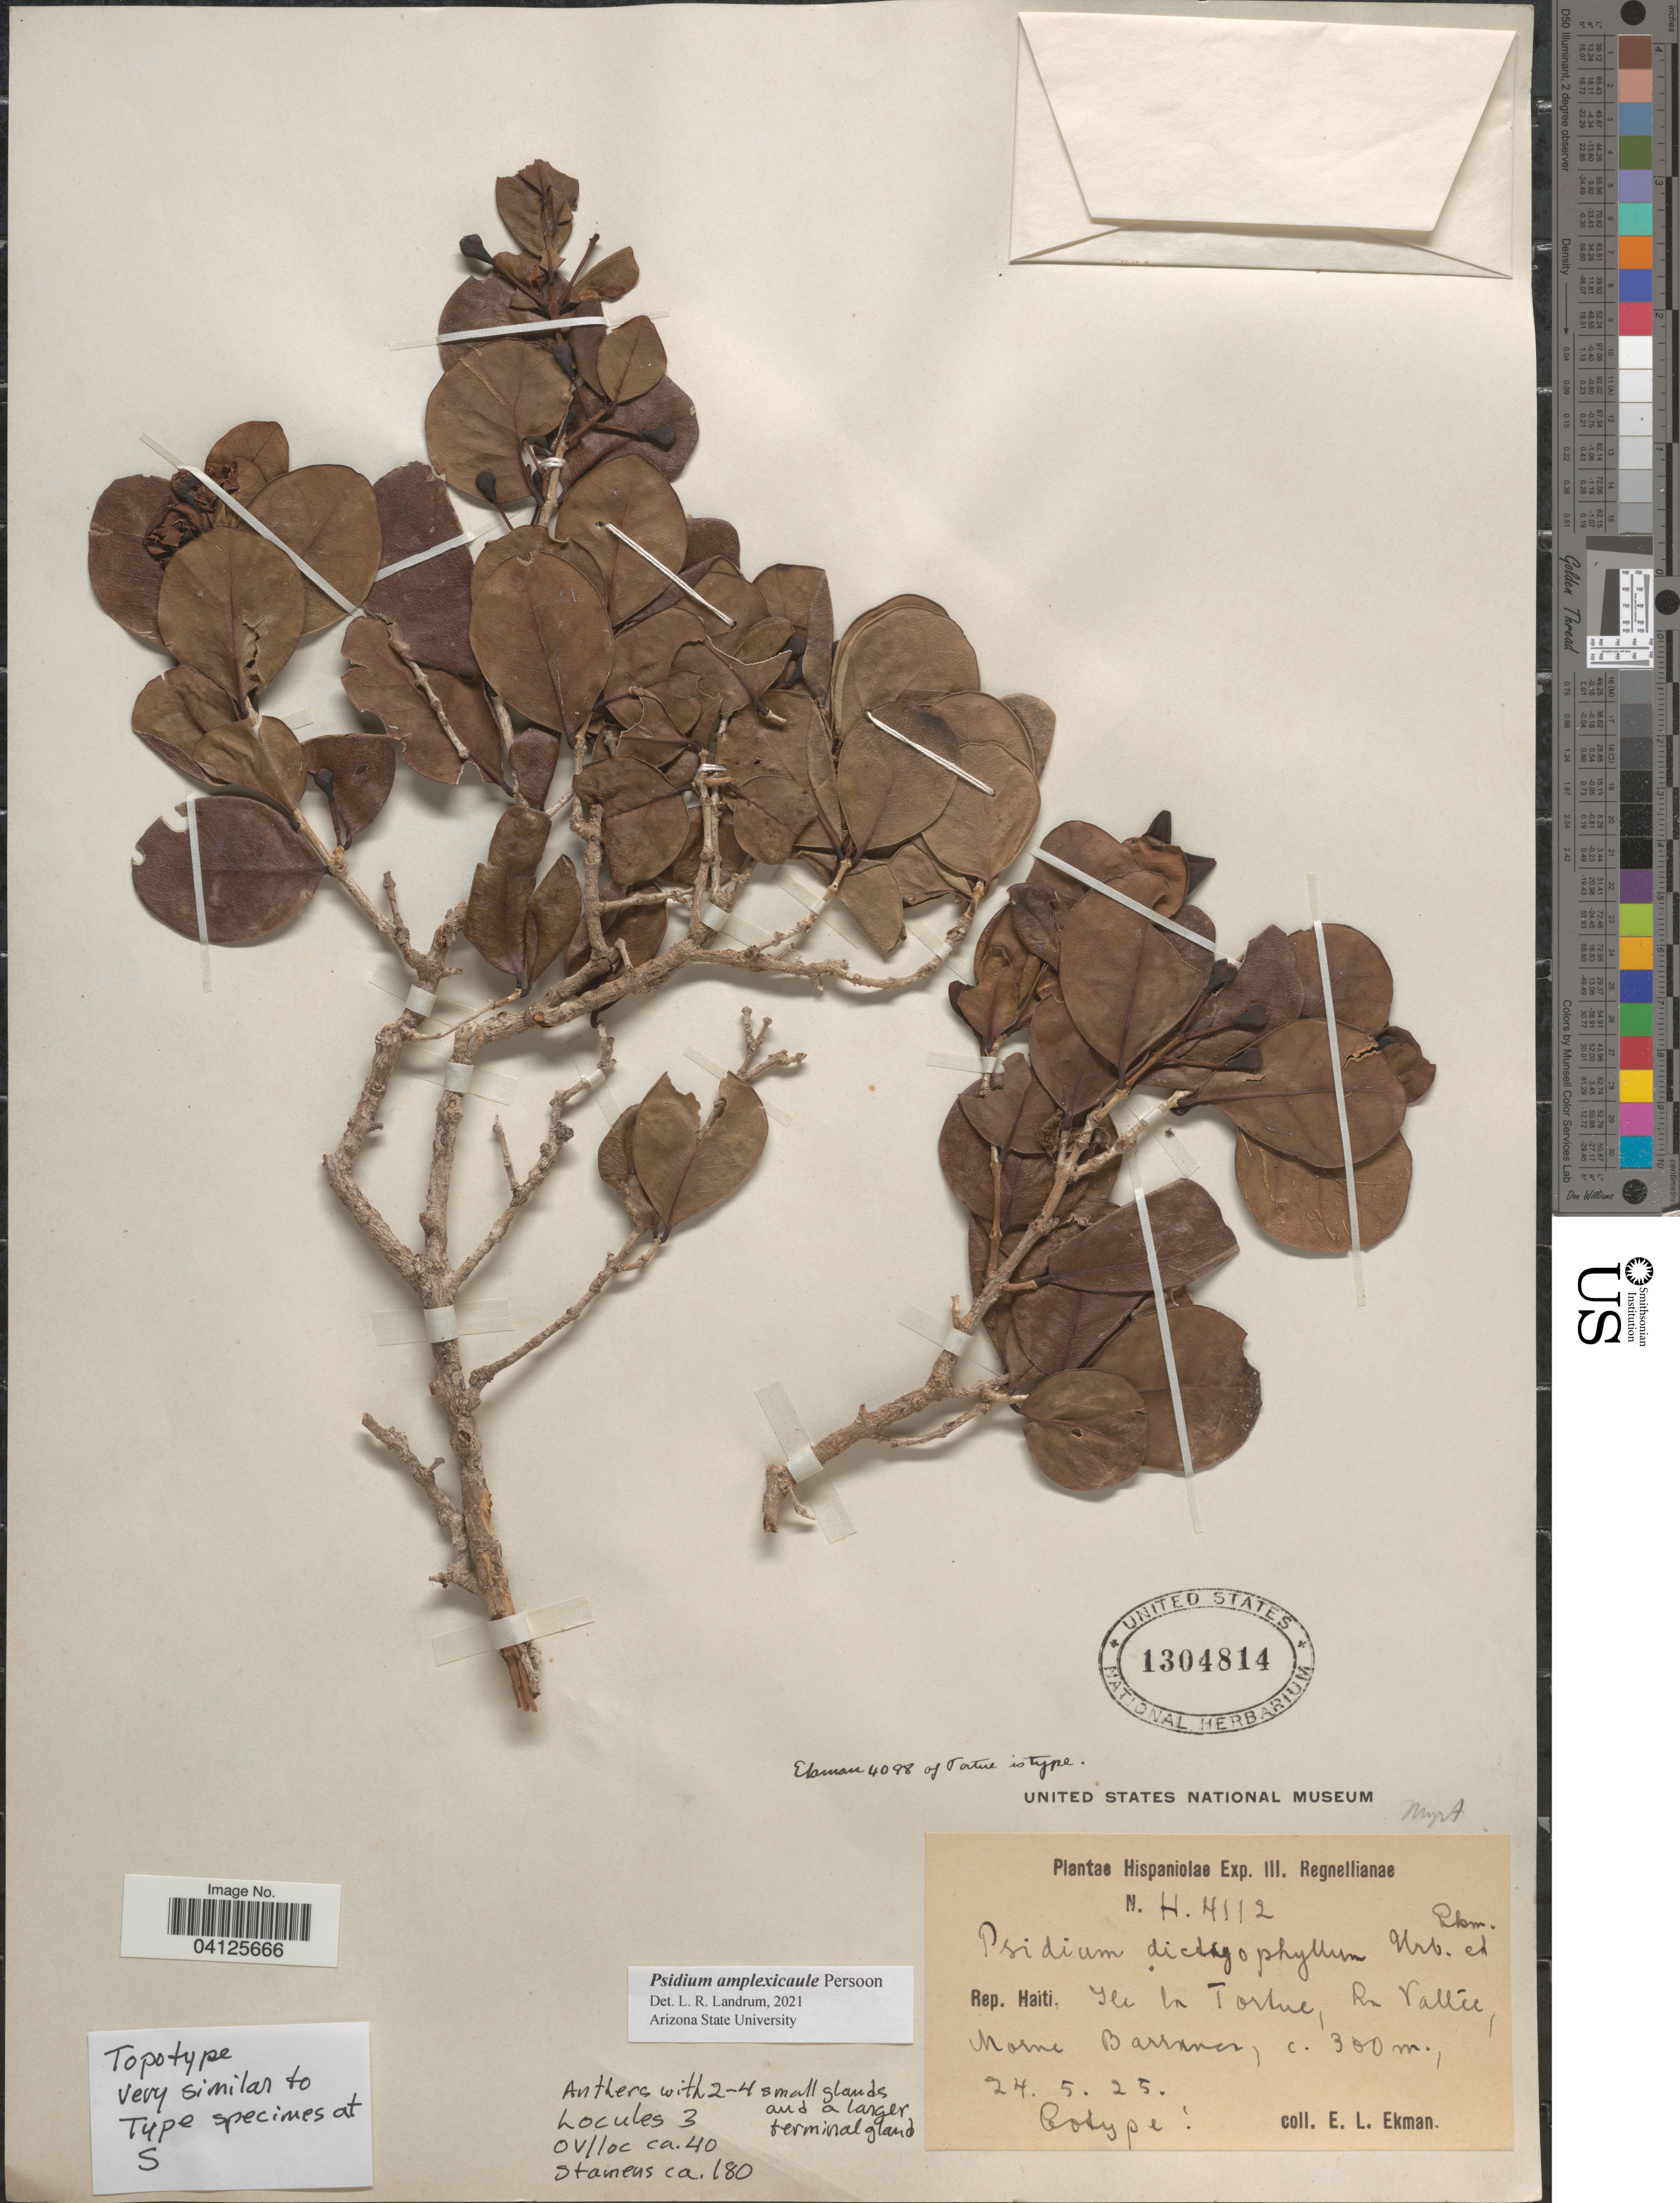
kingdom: Plantae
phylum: Tracheophyta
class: Magnoliopsida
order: Myrtales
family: Myrtaceae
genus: Psidium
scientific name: Psidium amplexicaule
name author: Pers.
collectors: E. L. Ekman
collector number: H4112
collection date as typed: Transcribed d/m/y: 24/5/25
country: Haiti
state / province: Nord-Ouest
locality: Hispaniolae Exp. III. Rep. Haiti, Ile la Tortue, La Vallée, Morne Barranca.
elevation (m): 300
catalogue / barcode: US 1304814